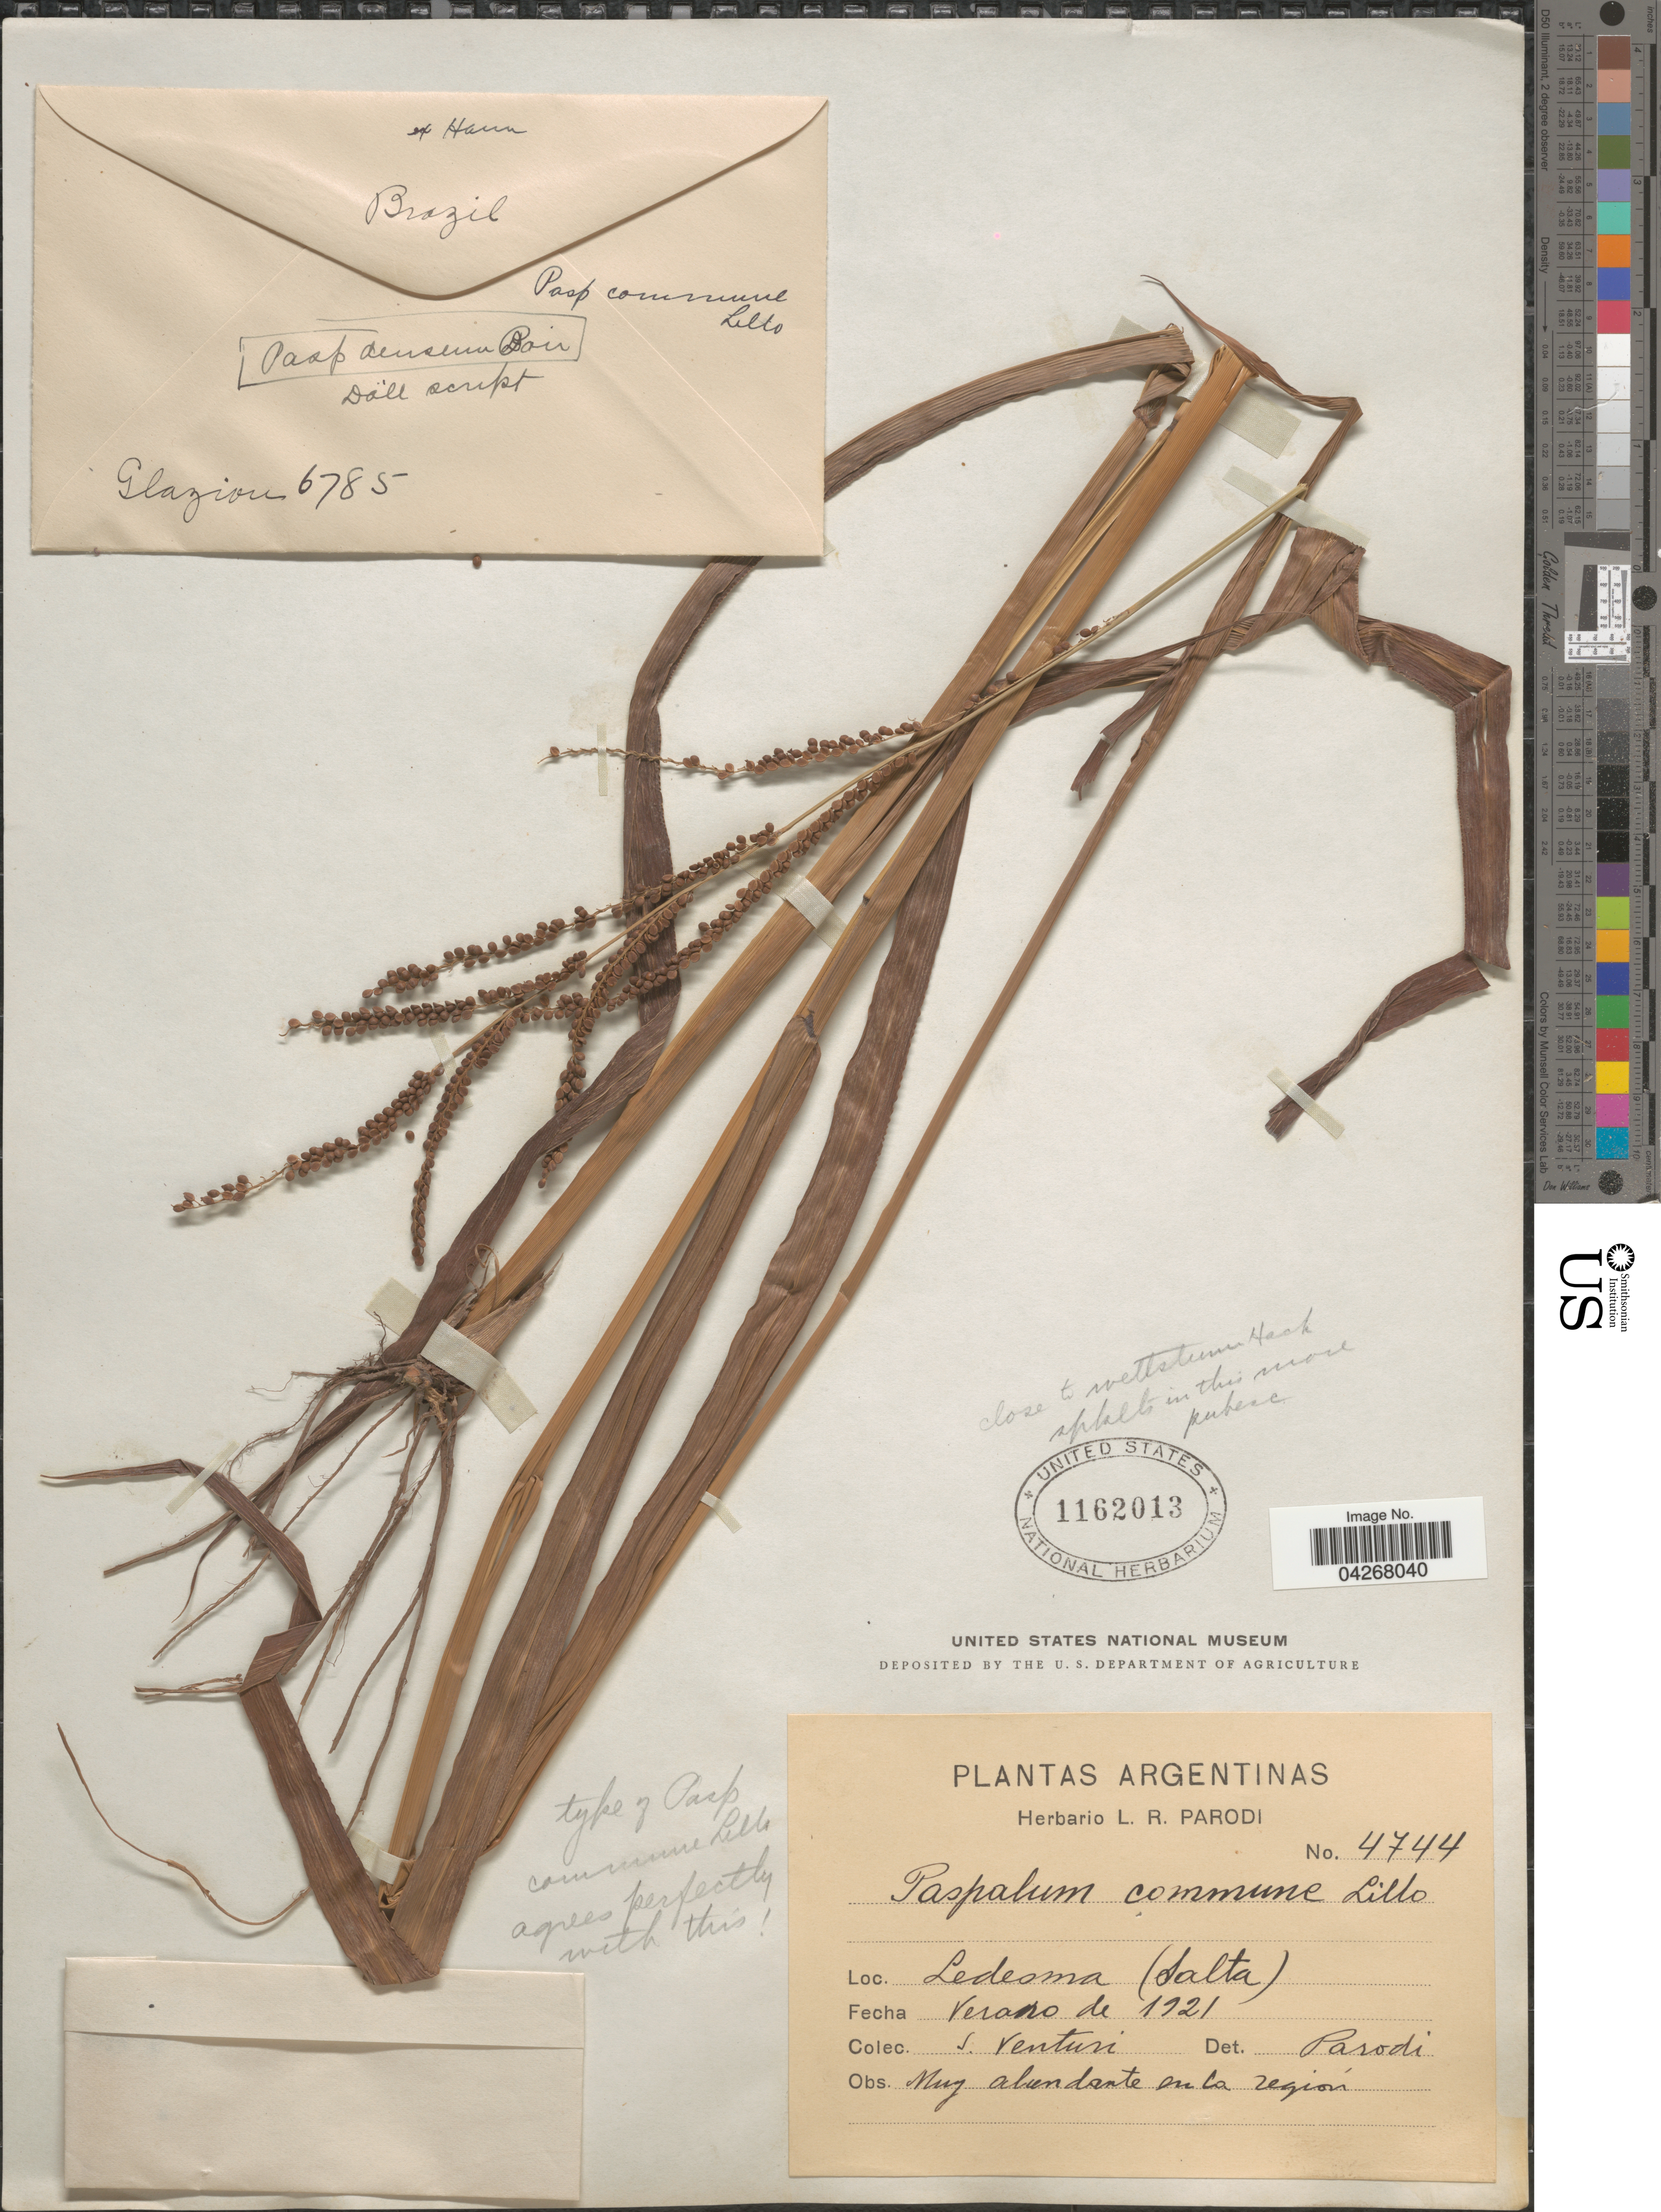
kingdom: Plantae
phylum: Tracheophyta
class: Liliopsida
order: Poales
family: Poaceae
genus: Paspalum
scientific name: Paspalum commune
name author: Lillo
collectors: S. Venturi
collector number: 4744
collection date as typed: Verano de 1921.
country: Argentina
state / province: Salta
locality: Ledesma.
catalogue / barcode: US 1162013